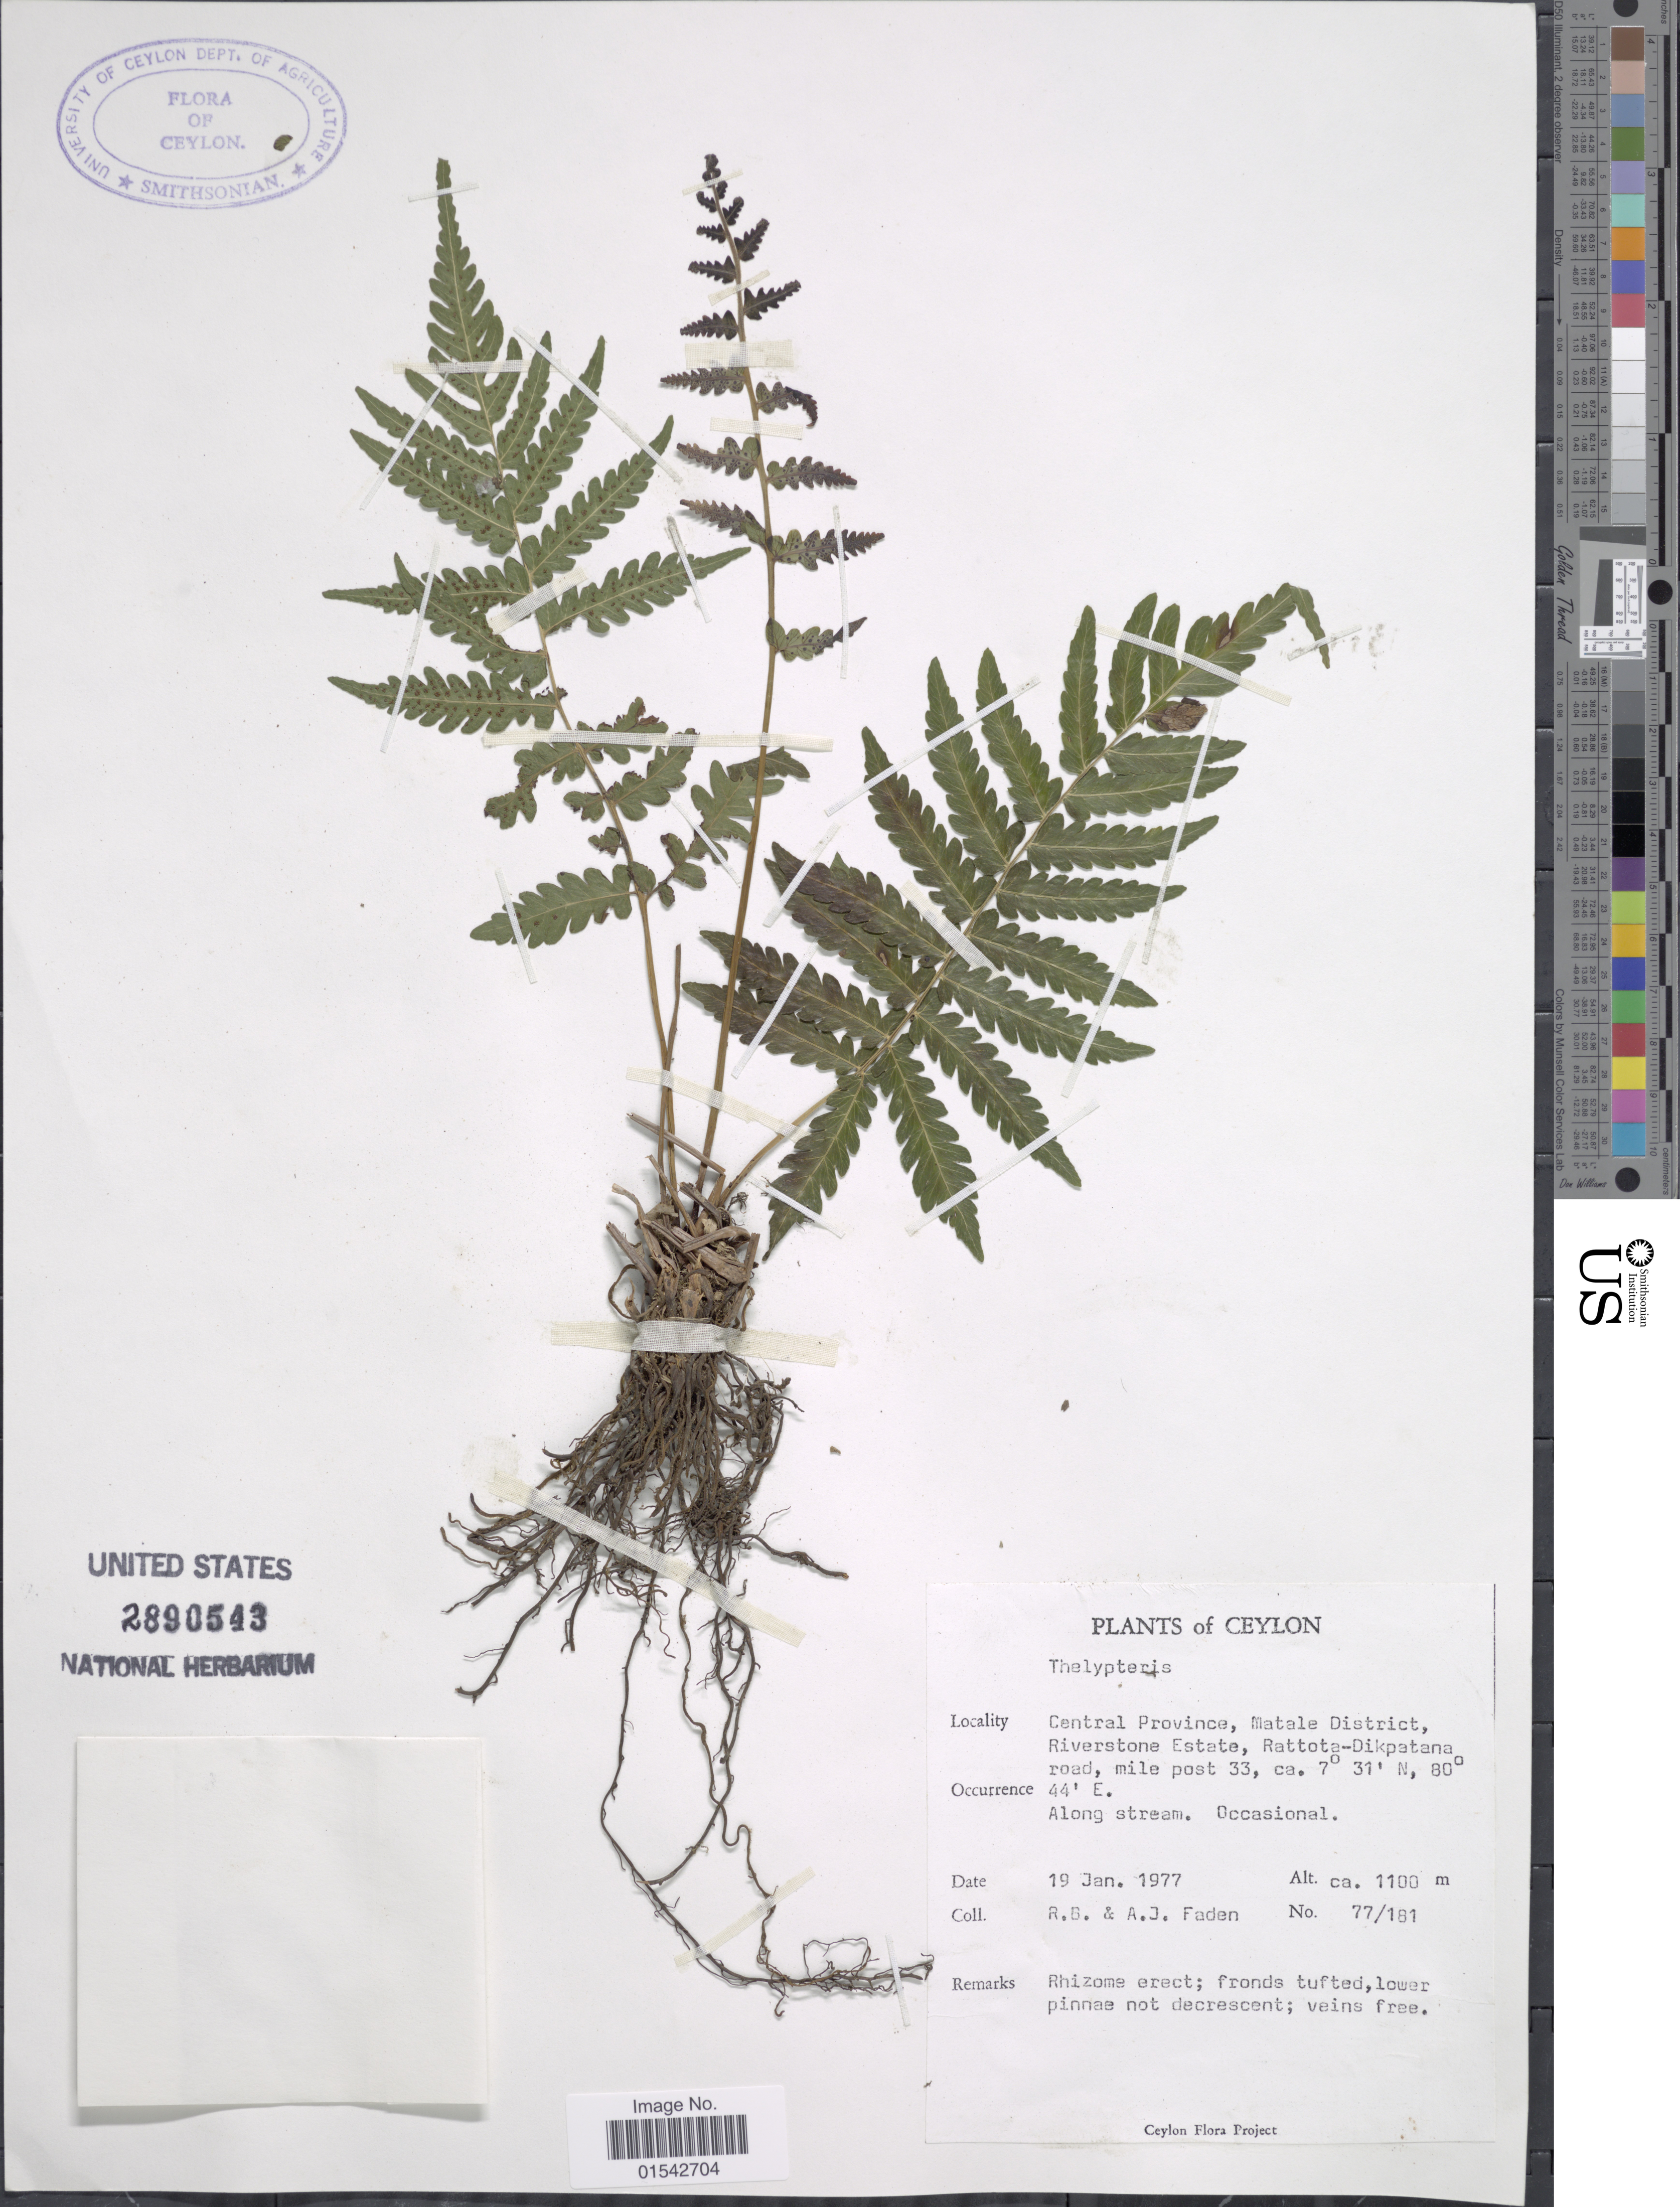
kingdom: Plantae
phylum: Tracheophyta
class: Polypodiopsida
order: Polypodiales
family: Thelypteridaceae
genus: Cyclosorus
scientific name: Cyclosorus sp.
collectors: R. B. Faden & A. J. Faden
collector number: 77/181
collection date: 1977-01-19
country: Sri Lanka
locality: Ceylon, Central Province, Matale District, Riverstone Estate, Rattota-Dikpatana road, mile post 33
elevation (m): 1100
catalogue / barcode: US 2890543